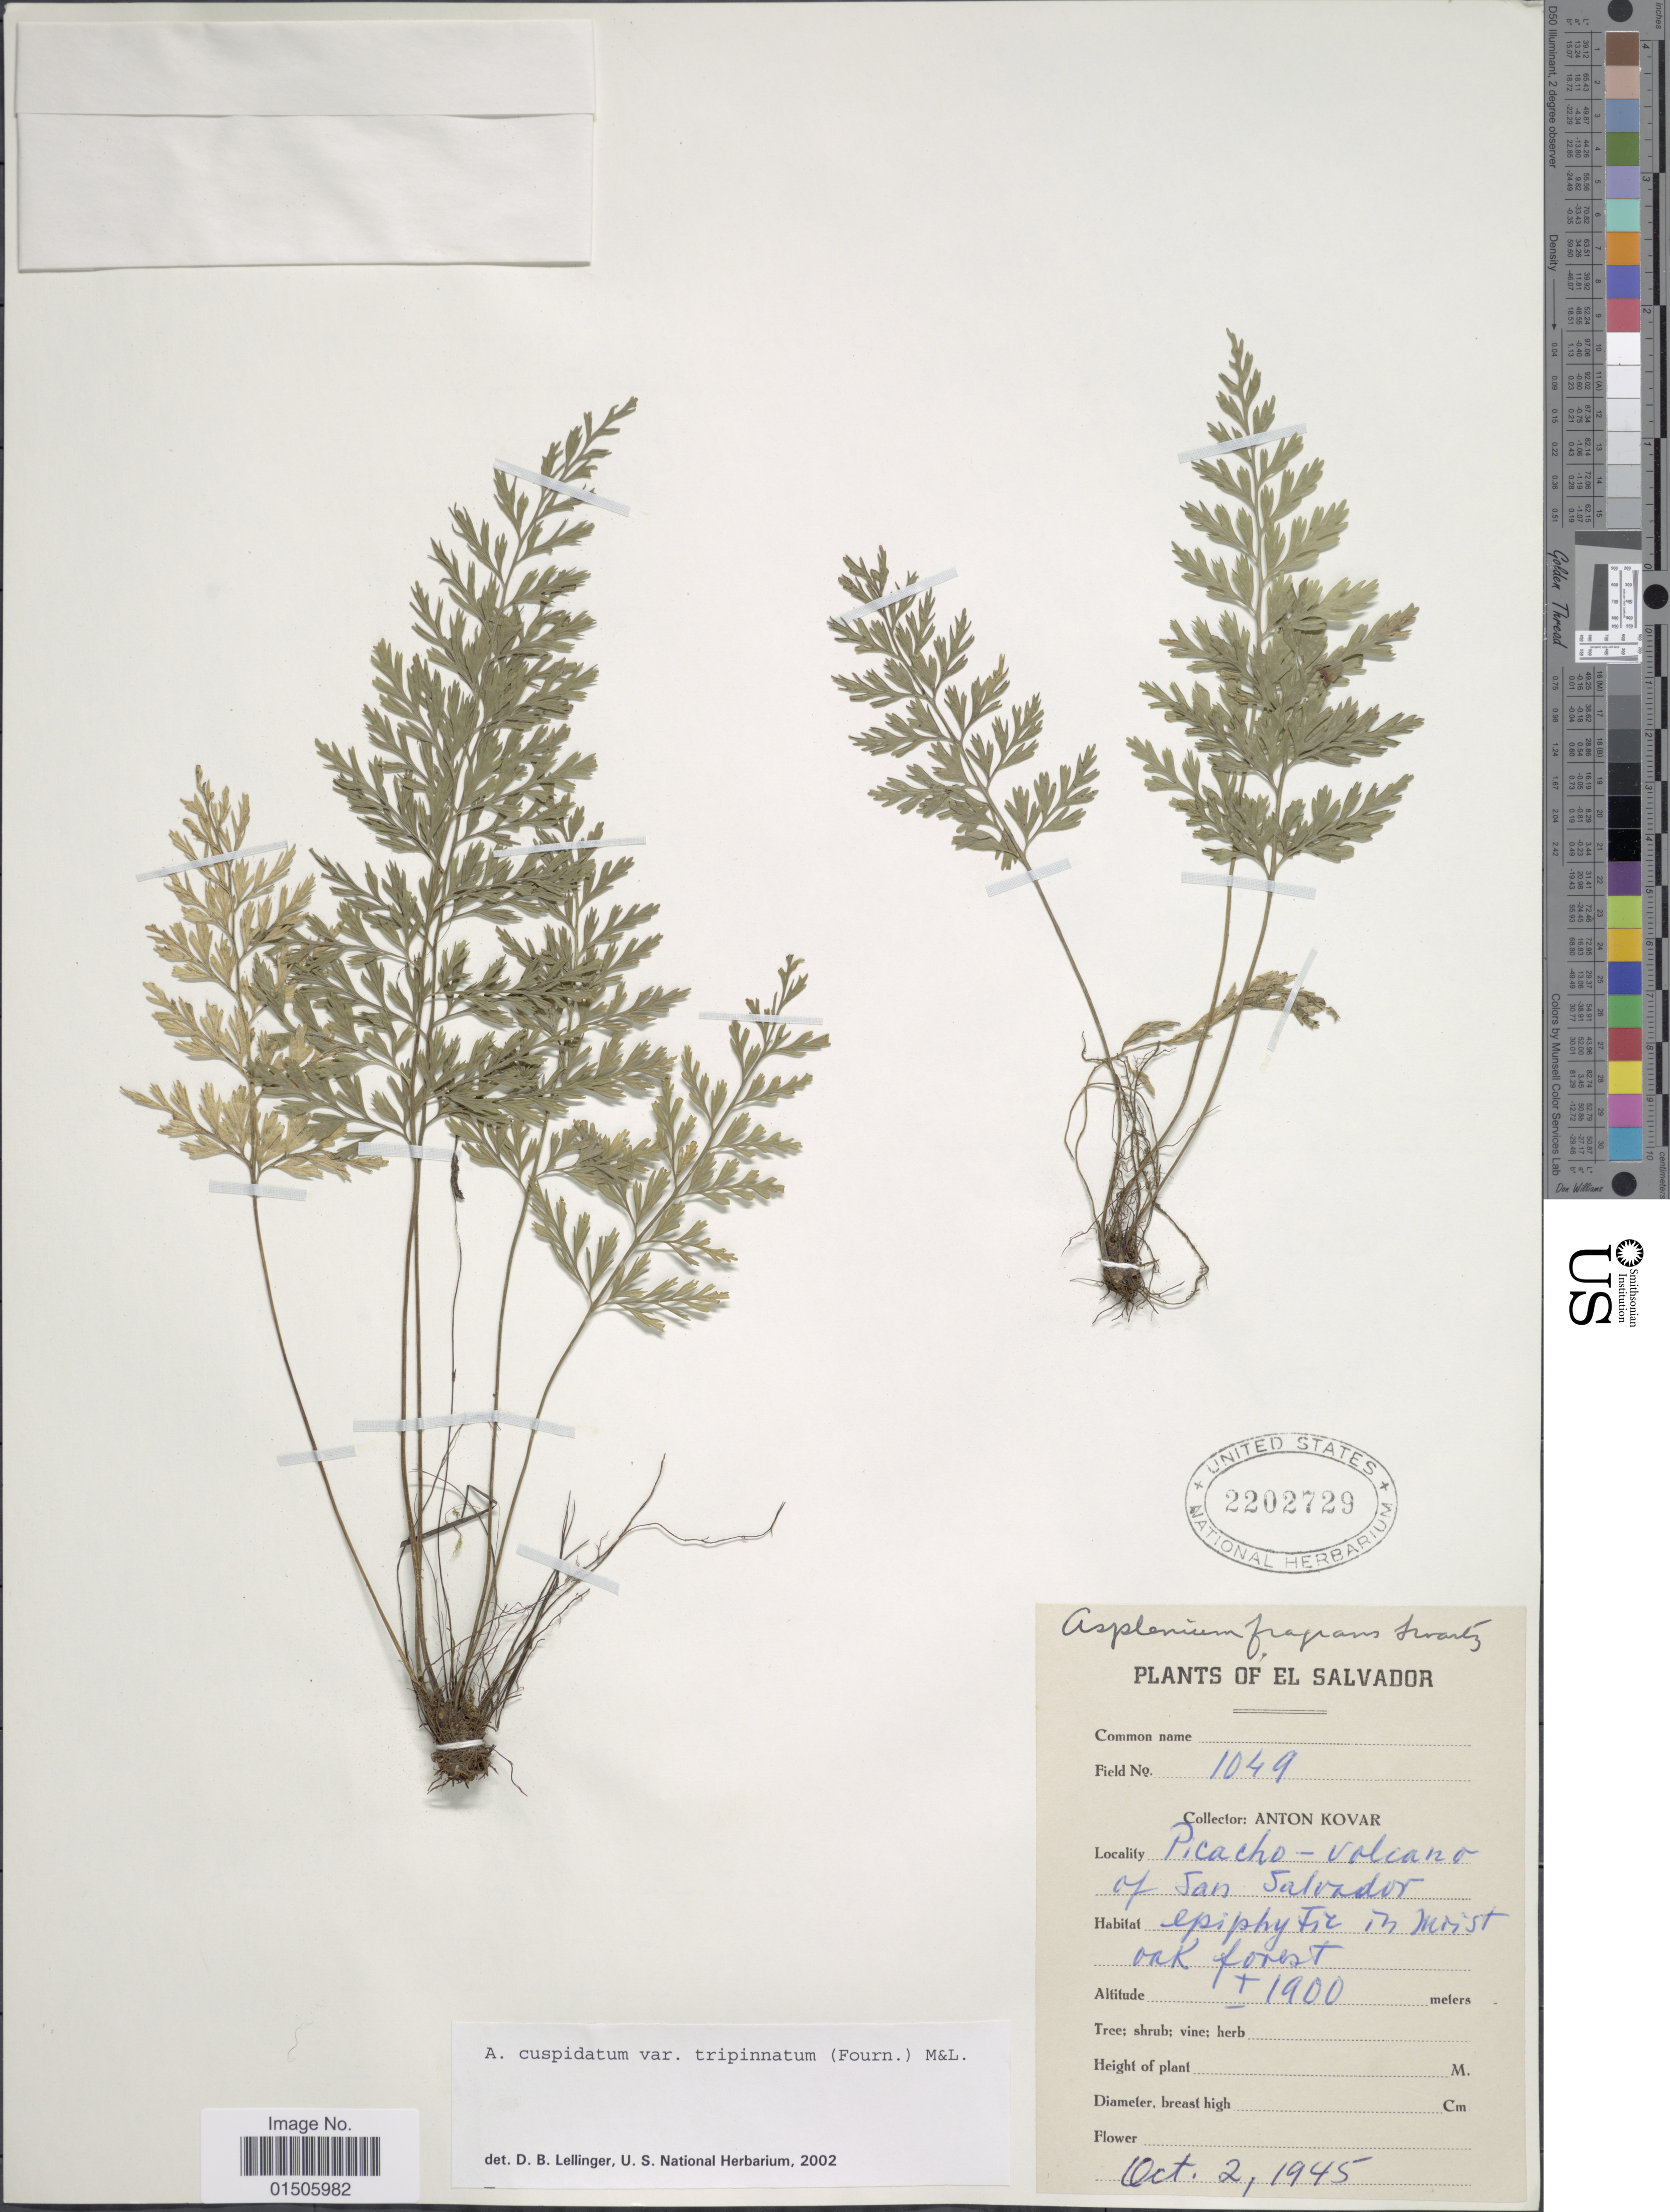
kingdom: Plantae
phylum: Tracheophyta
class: Polypodiopsida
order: Polypodiales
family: Aspleniaceae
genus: Asplenium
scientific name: Asplenium cuspidatum var. tripinnatum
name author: (E. Fourn.) C.V. Morton & Lellinger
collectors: A. Kovar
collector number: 1049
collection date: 1945-10-02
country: El Salvador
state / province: San Salvador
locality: Picacho-volcano of San Salvador.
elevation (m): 1900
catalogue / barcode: US 2202729